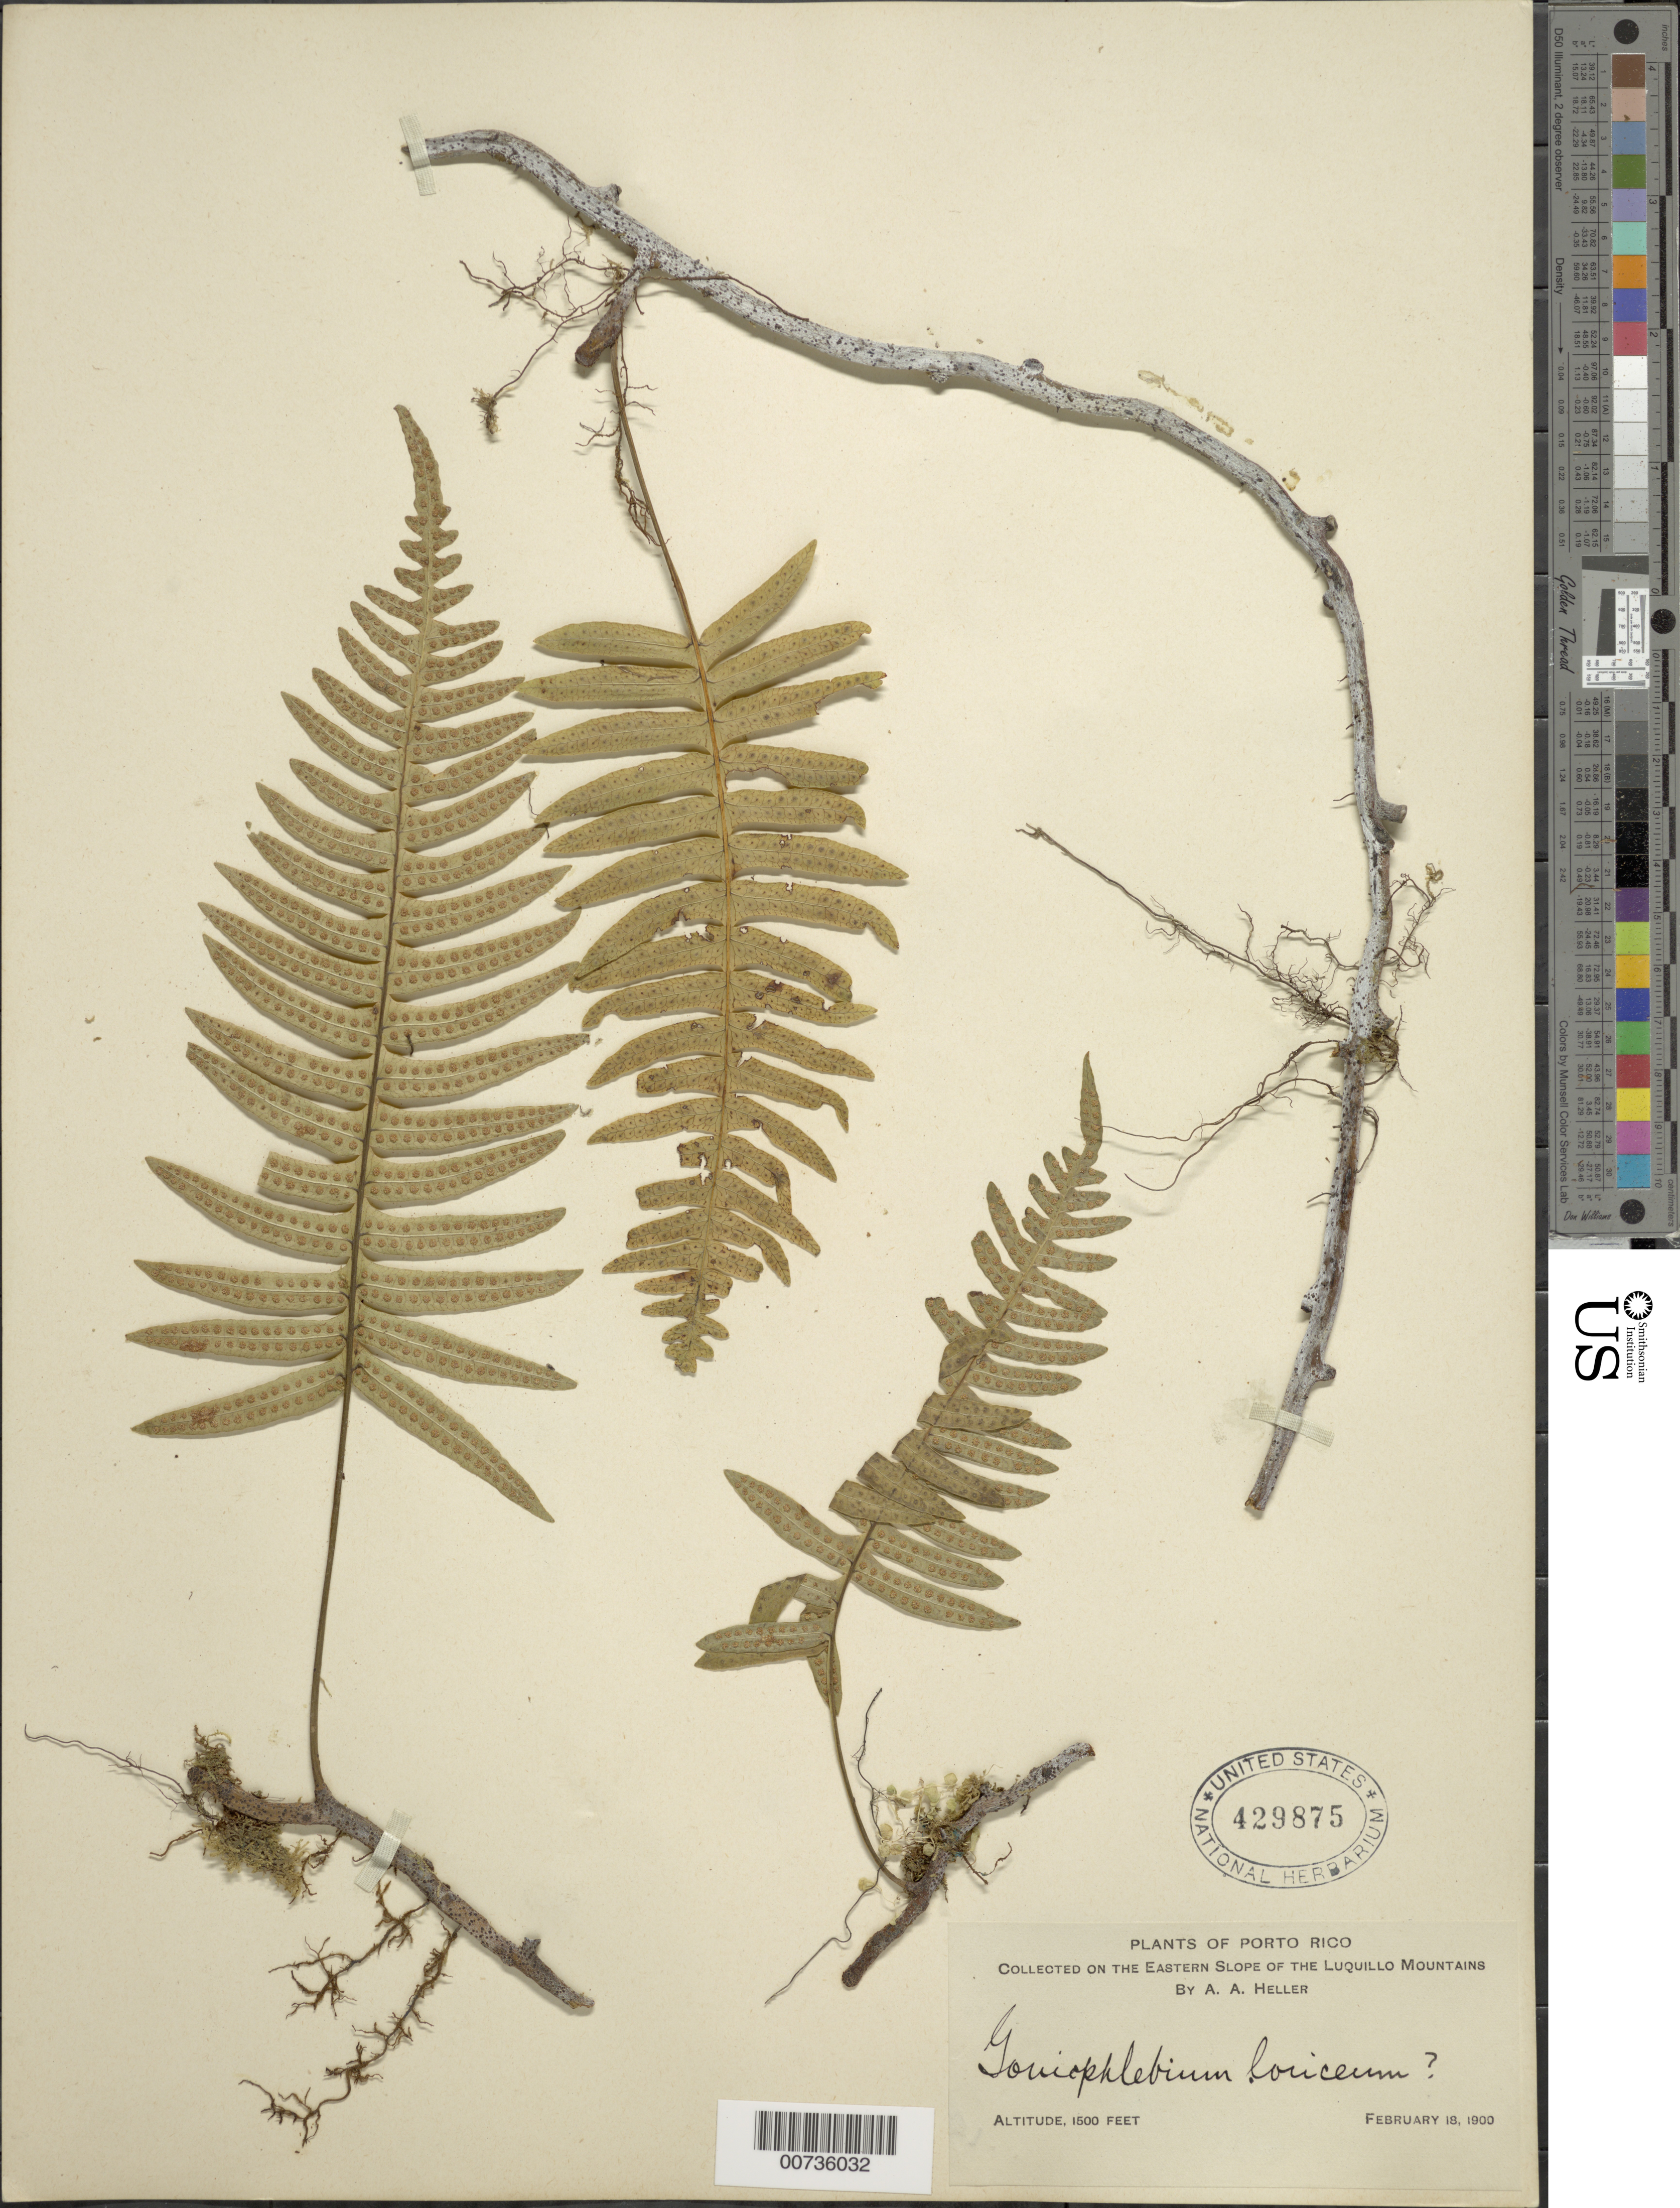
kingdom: Plantae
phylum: Tracheophyta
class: Polypodiopsida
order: Polypodiales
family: Polypodiaceae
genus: Serpocaulon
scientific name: Serpocaulon loriceum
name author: (L.) A.R. Sm.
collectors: A. A. Heller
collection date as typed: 18 Feb 1900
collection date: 1900-02-18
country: Puerto Rico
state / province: Luquillo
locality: Luquillo Mts., Eastern Slope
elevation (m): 457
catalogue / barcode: US 429875